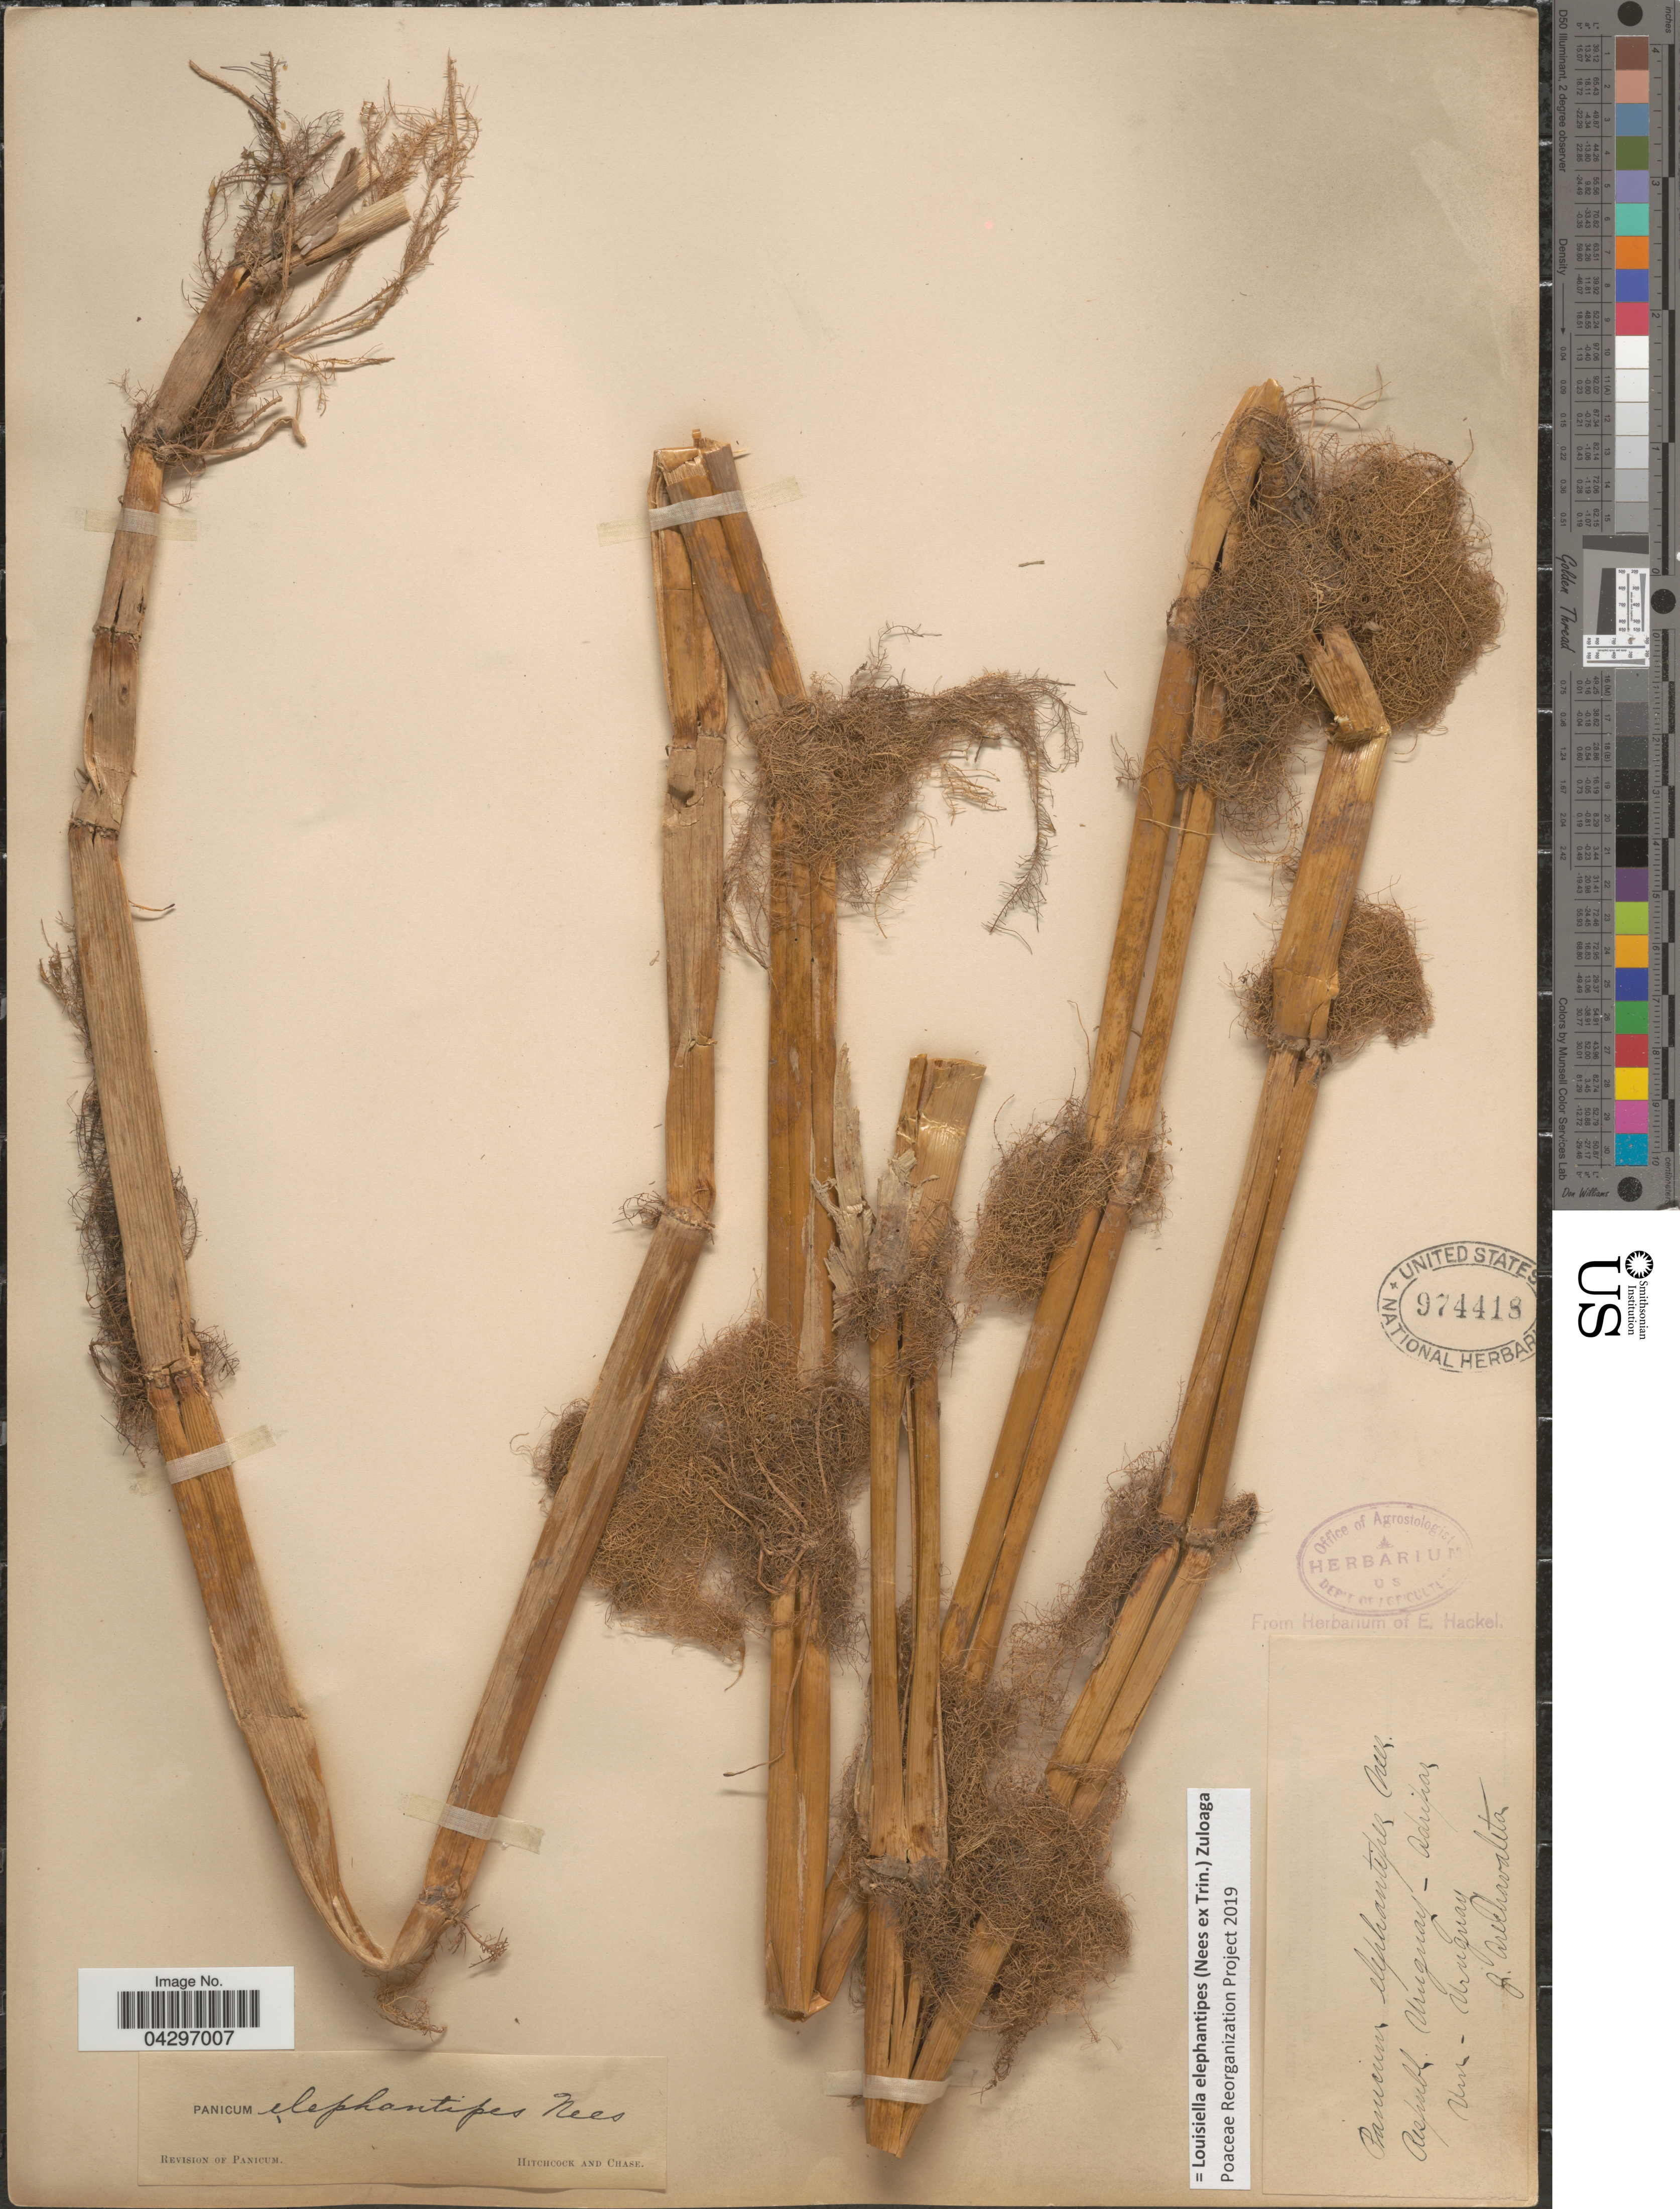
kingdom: Plantae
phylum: Tracheophyta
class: Liliopsida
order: Poales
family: Poaceae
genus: Louisiella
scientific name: Louisiella elephantipes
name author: (Nees ex Trin.) Zuloaga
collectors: J. Arechavaleta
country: Uruguay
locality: Respubl. Uruguay - Adripas. Um - Urugay.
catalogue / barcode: US 974418